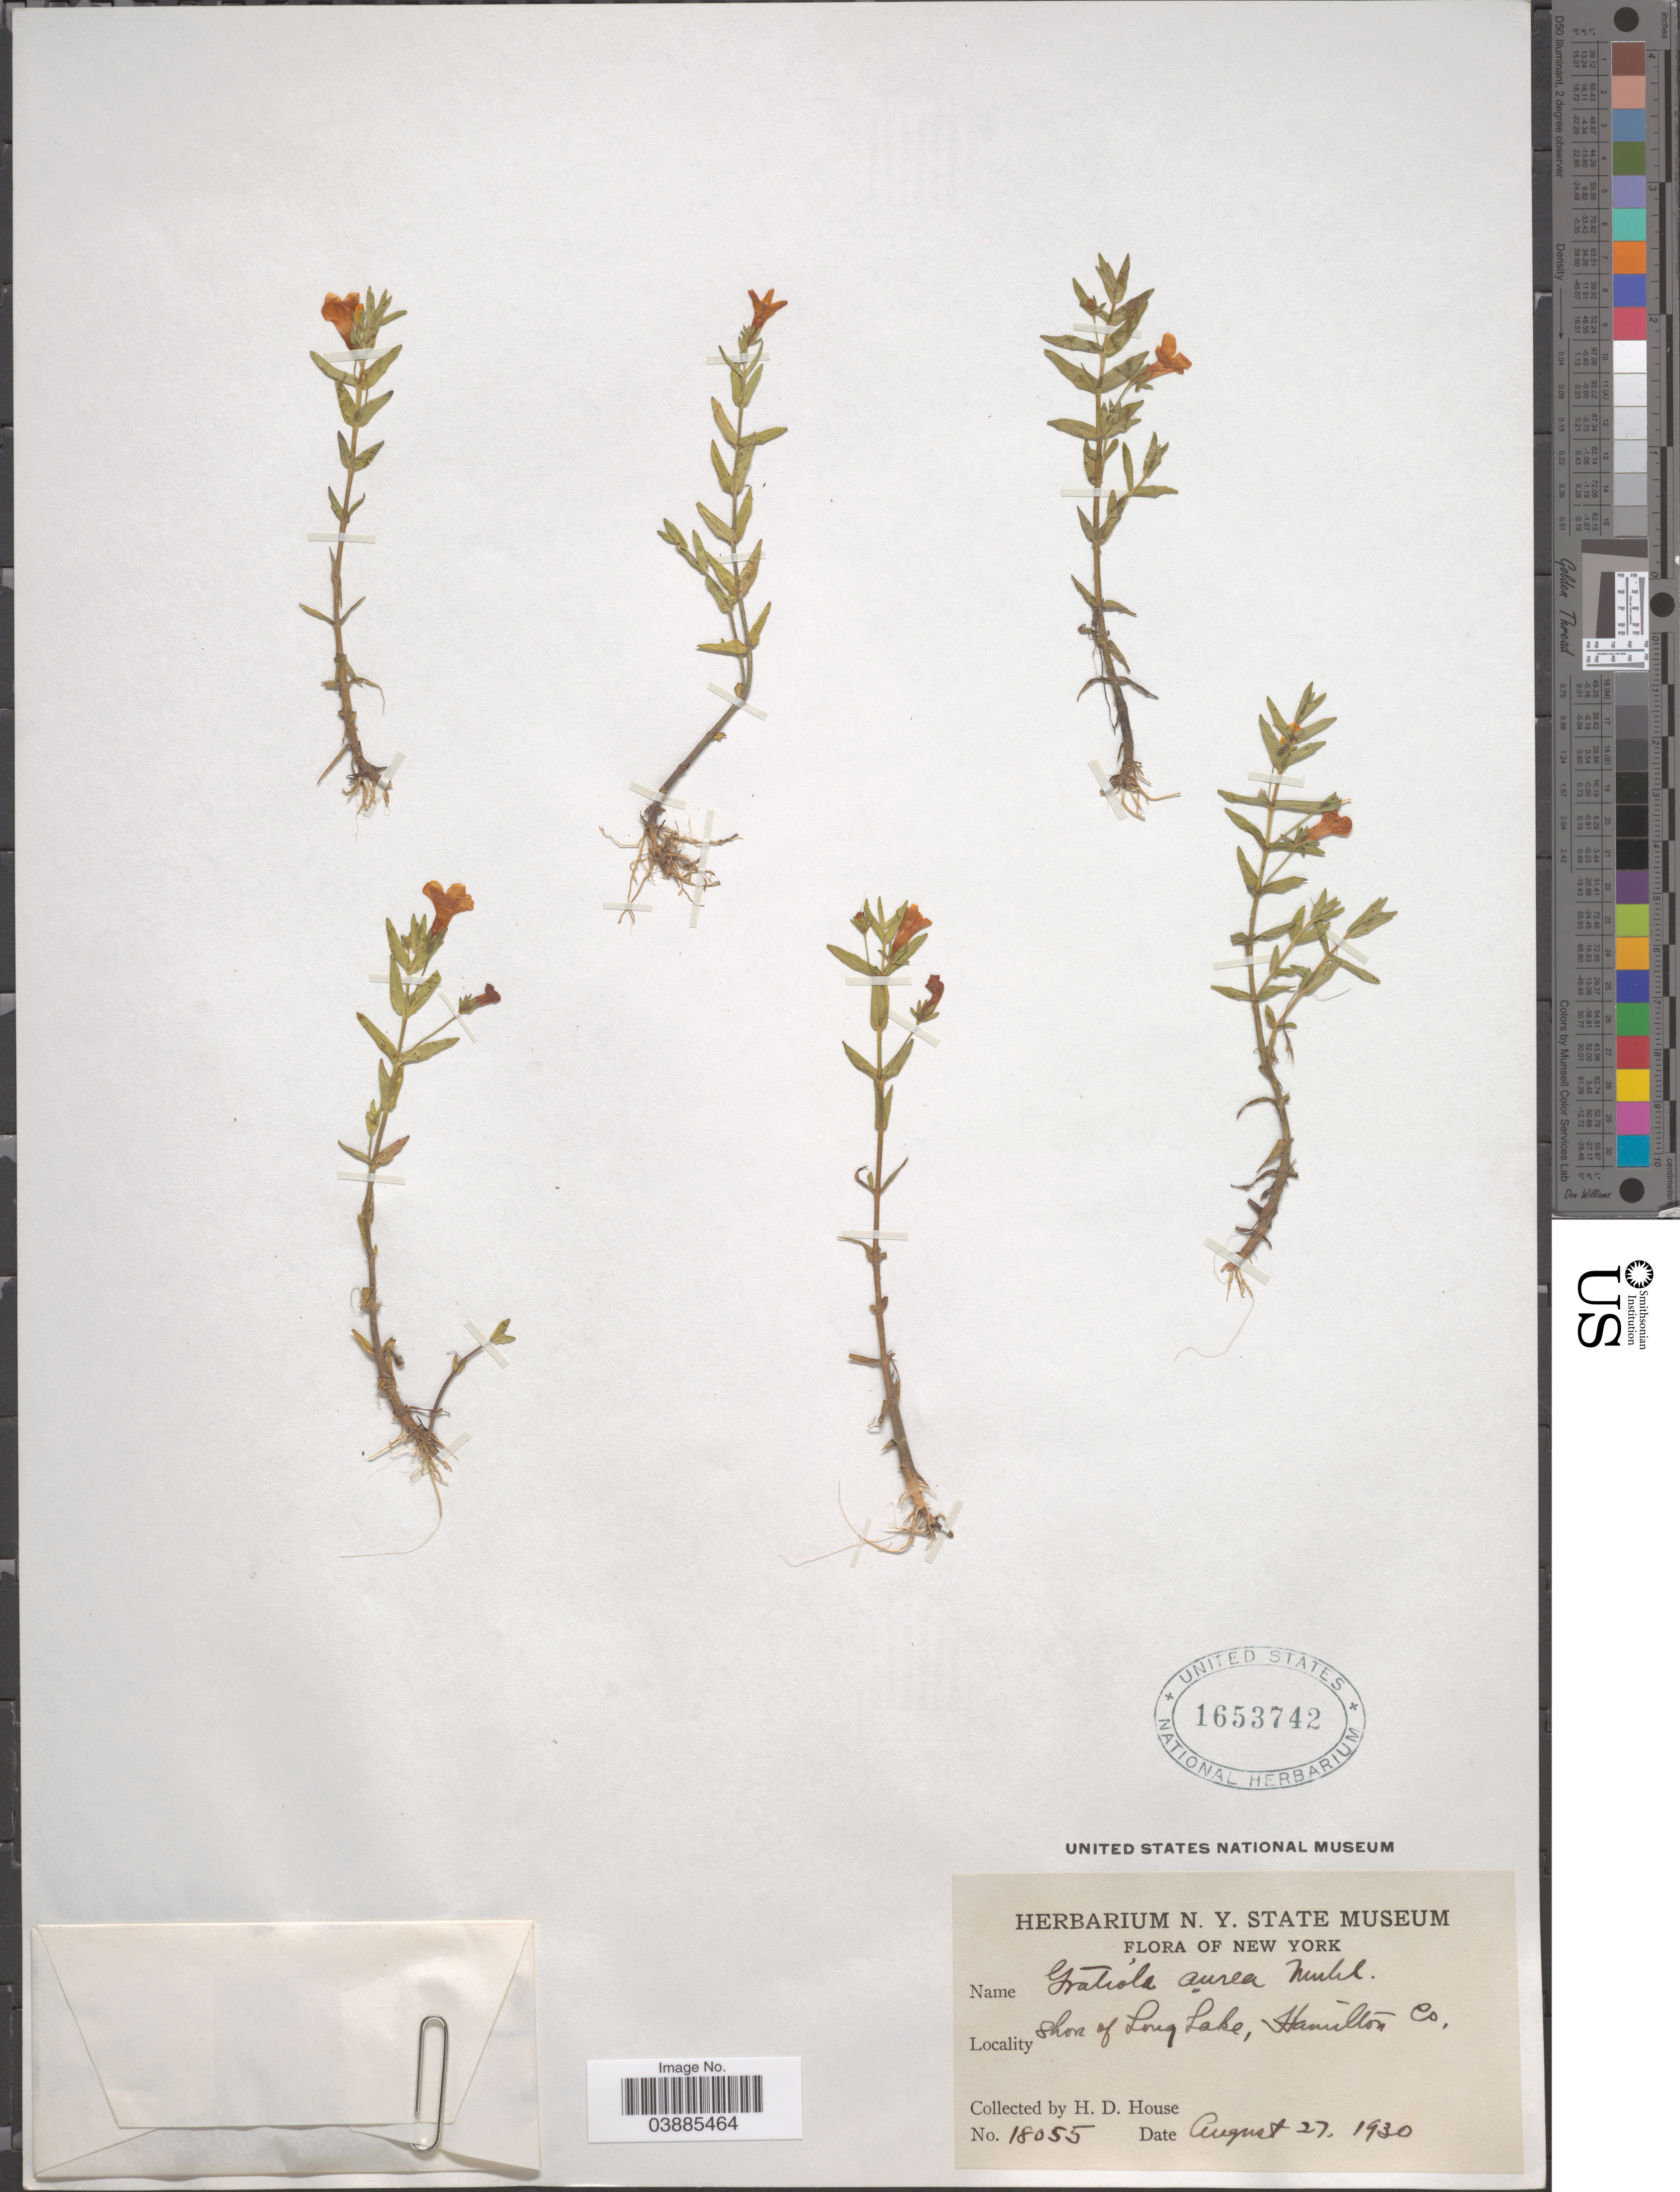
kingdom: Plantae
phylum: Tracheophyta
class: Magnoliopsida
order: Lamiales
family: Plantaginaceae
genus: Gratiola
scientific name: Gratiola aurea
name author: Pursh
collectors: H. D. House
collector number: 18055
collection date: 1930-08-27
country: United States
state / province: New York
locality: Shore of Long Lake, Hamilton Co.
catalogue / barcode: US 1653742